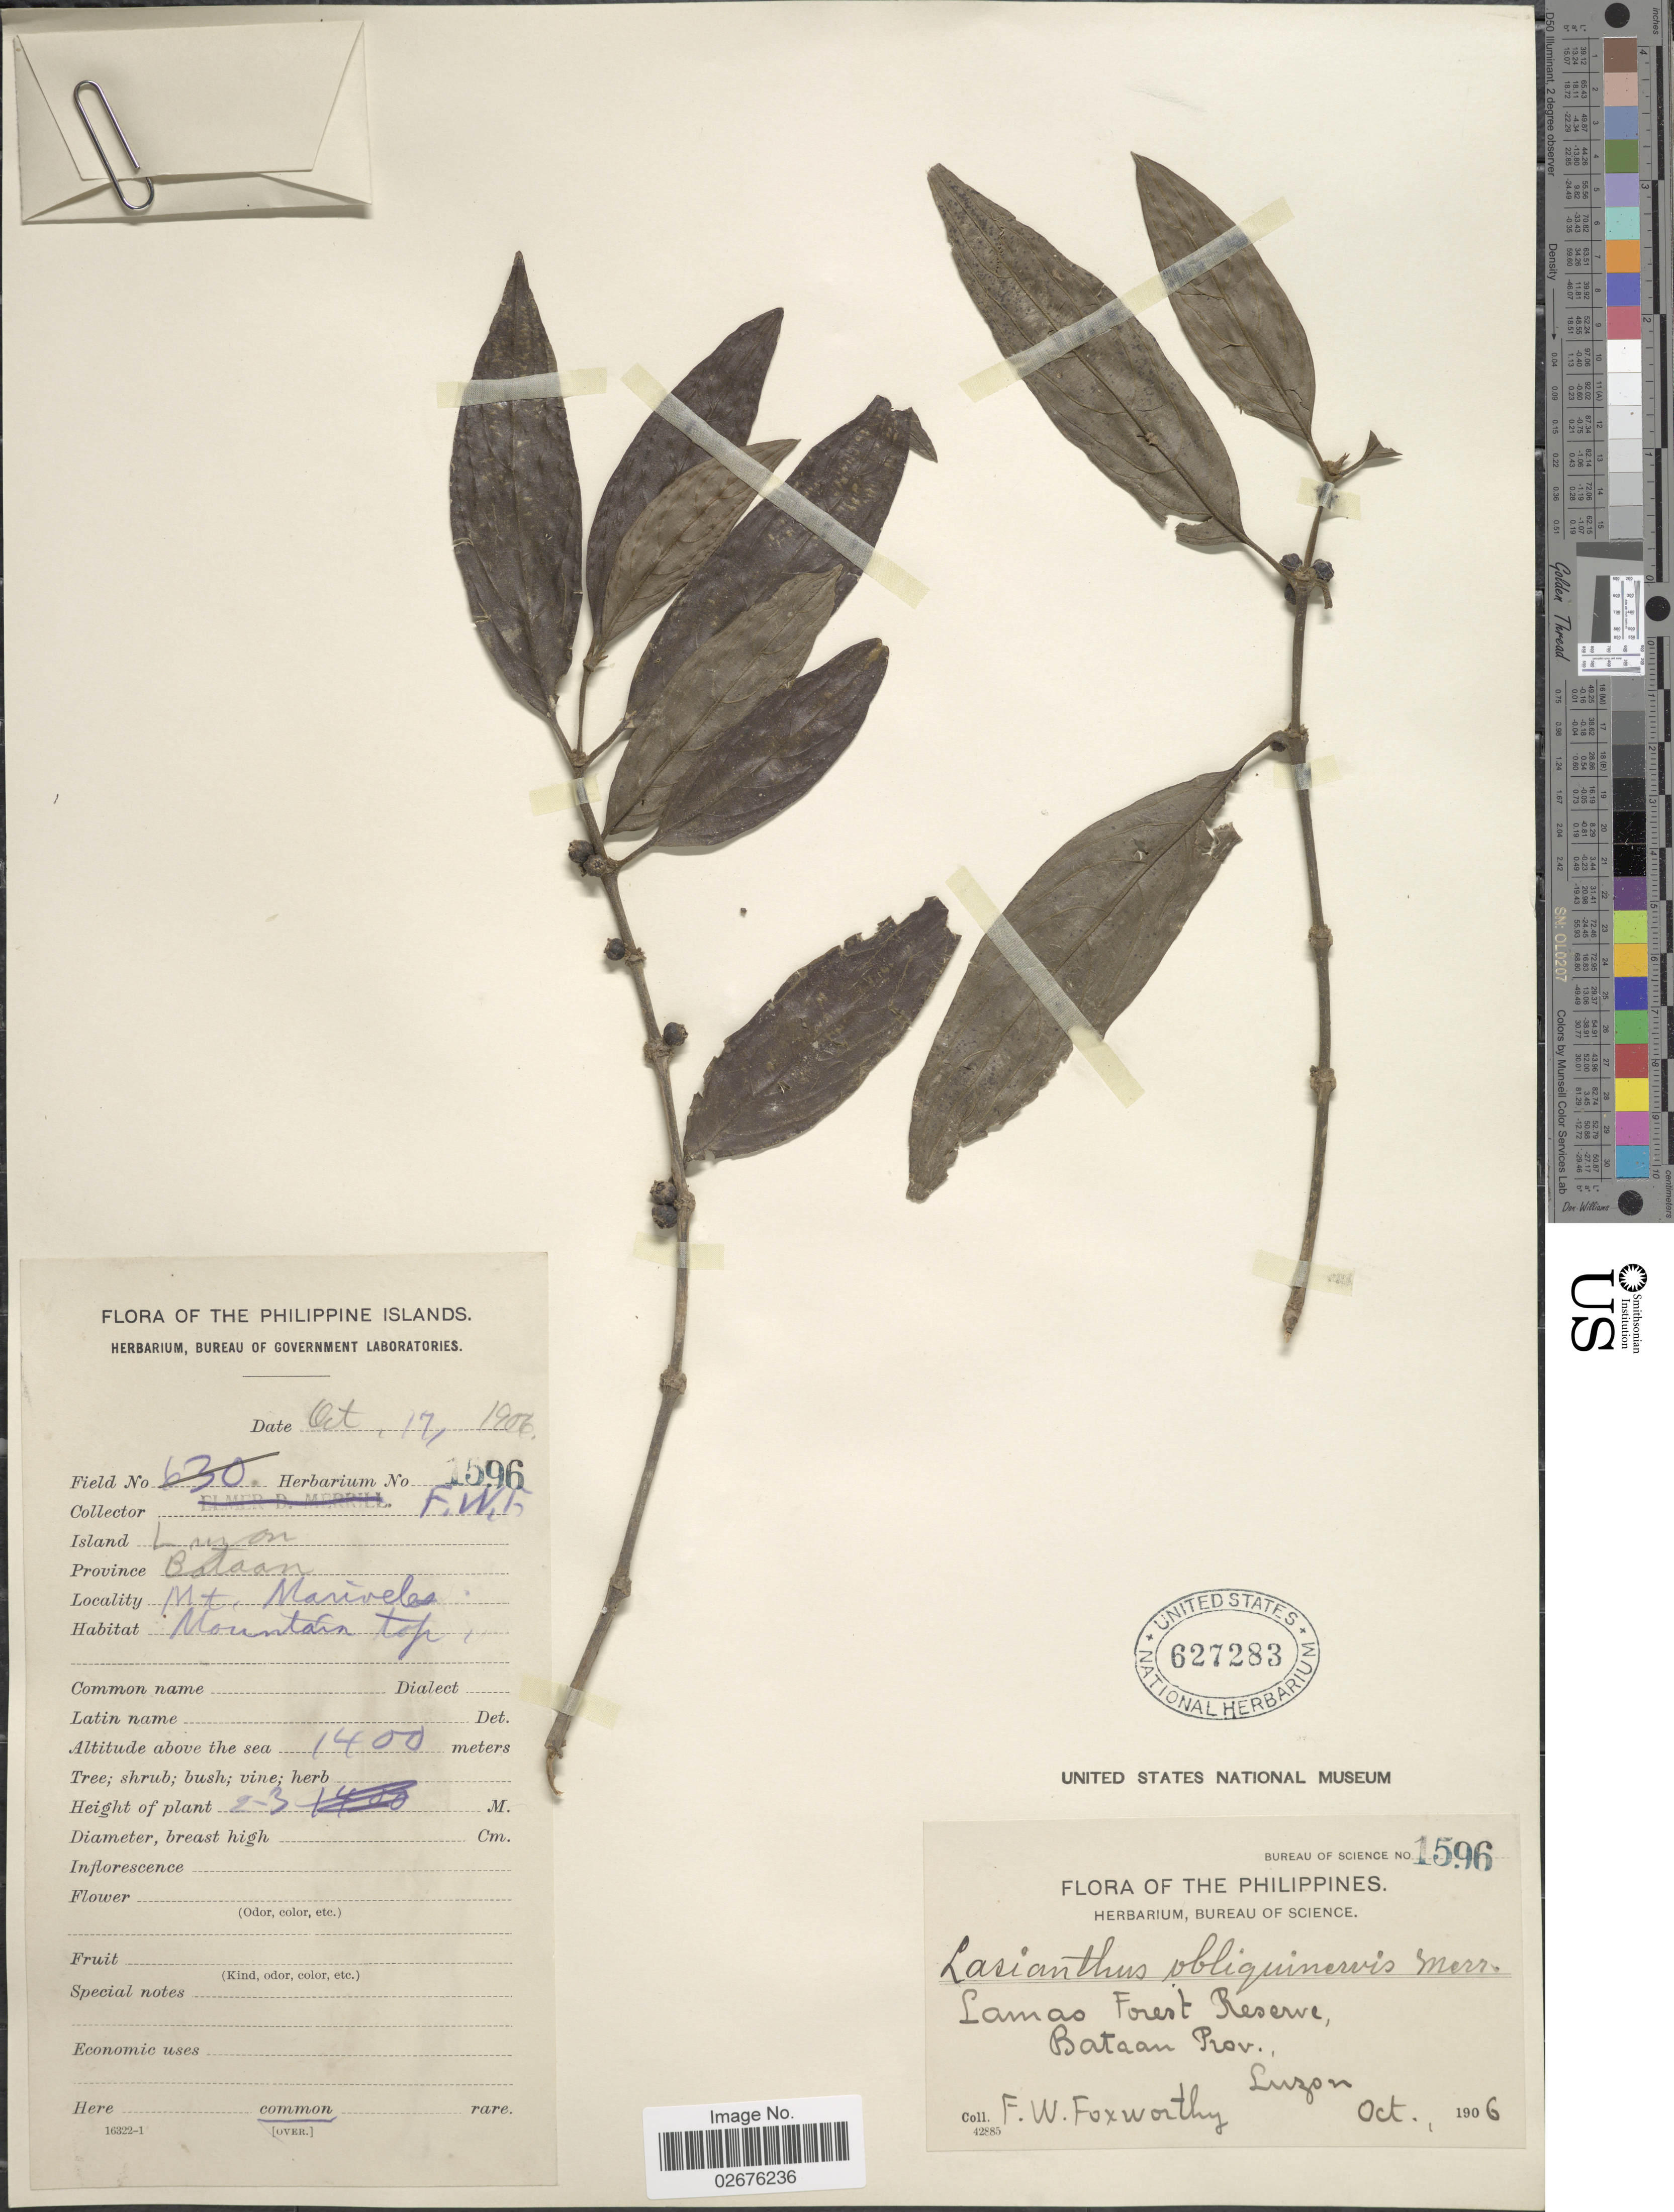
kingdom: Plantae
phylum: Tracheophyta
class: Magnoliopsida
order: Gentianales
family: Rubiaceae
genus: Lasianthus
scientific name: Lasianthus obliquinervis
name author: Merr.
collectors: F. W. Foxworthy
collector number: Bureau of Science 1596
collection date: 1906-10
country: Philippines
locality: Lamao Forest Reserve, Bataan Prov., Luzon. Mt. Mariveles, Mountain top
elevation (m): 1400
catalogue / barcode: US 627283